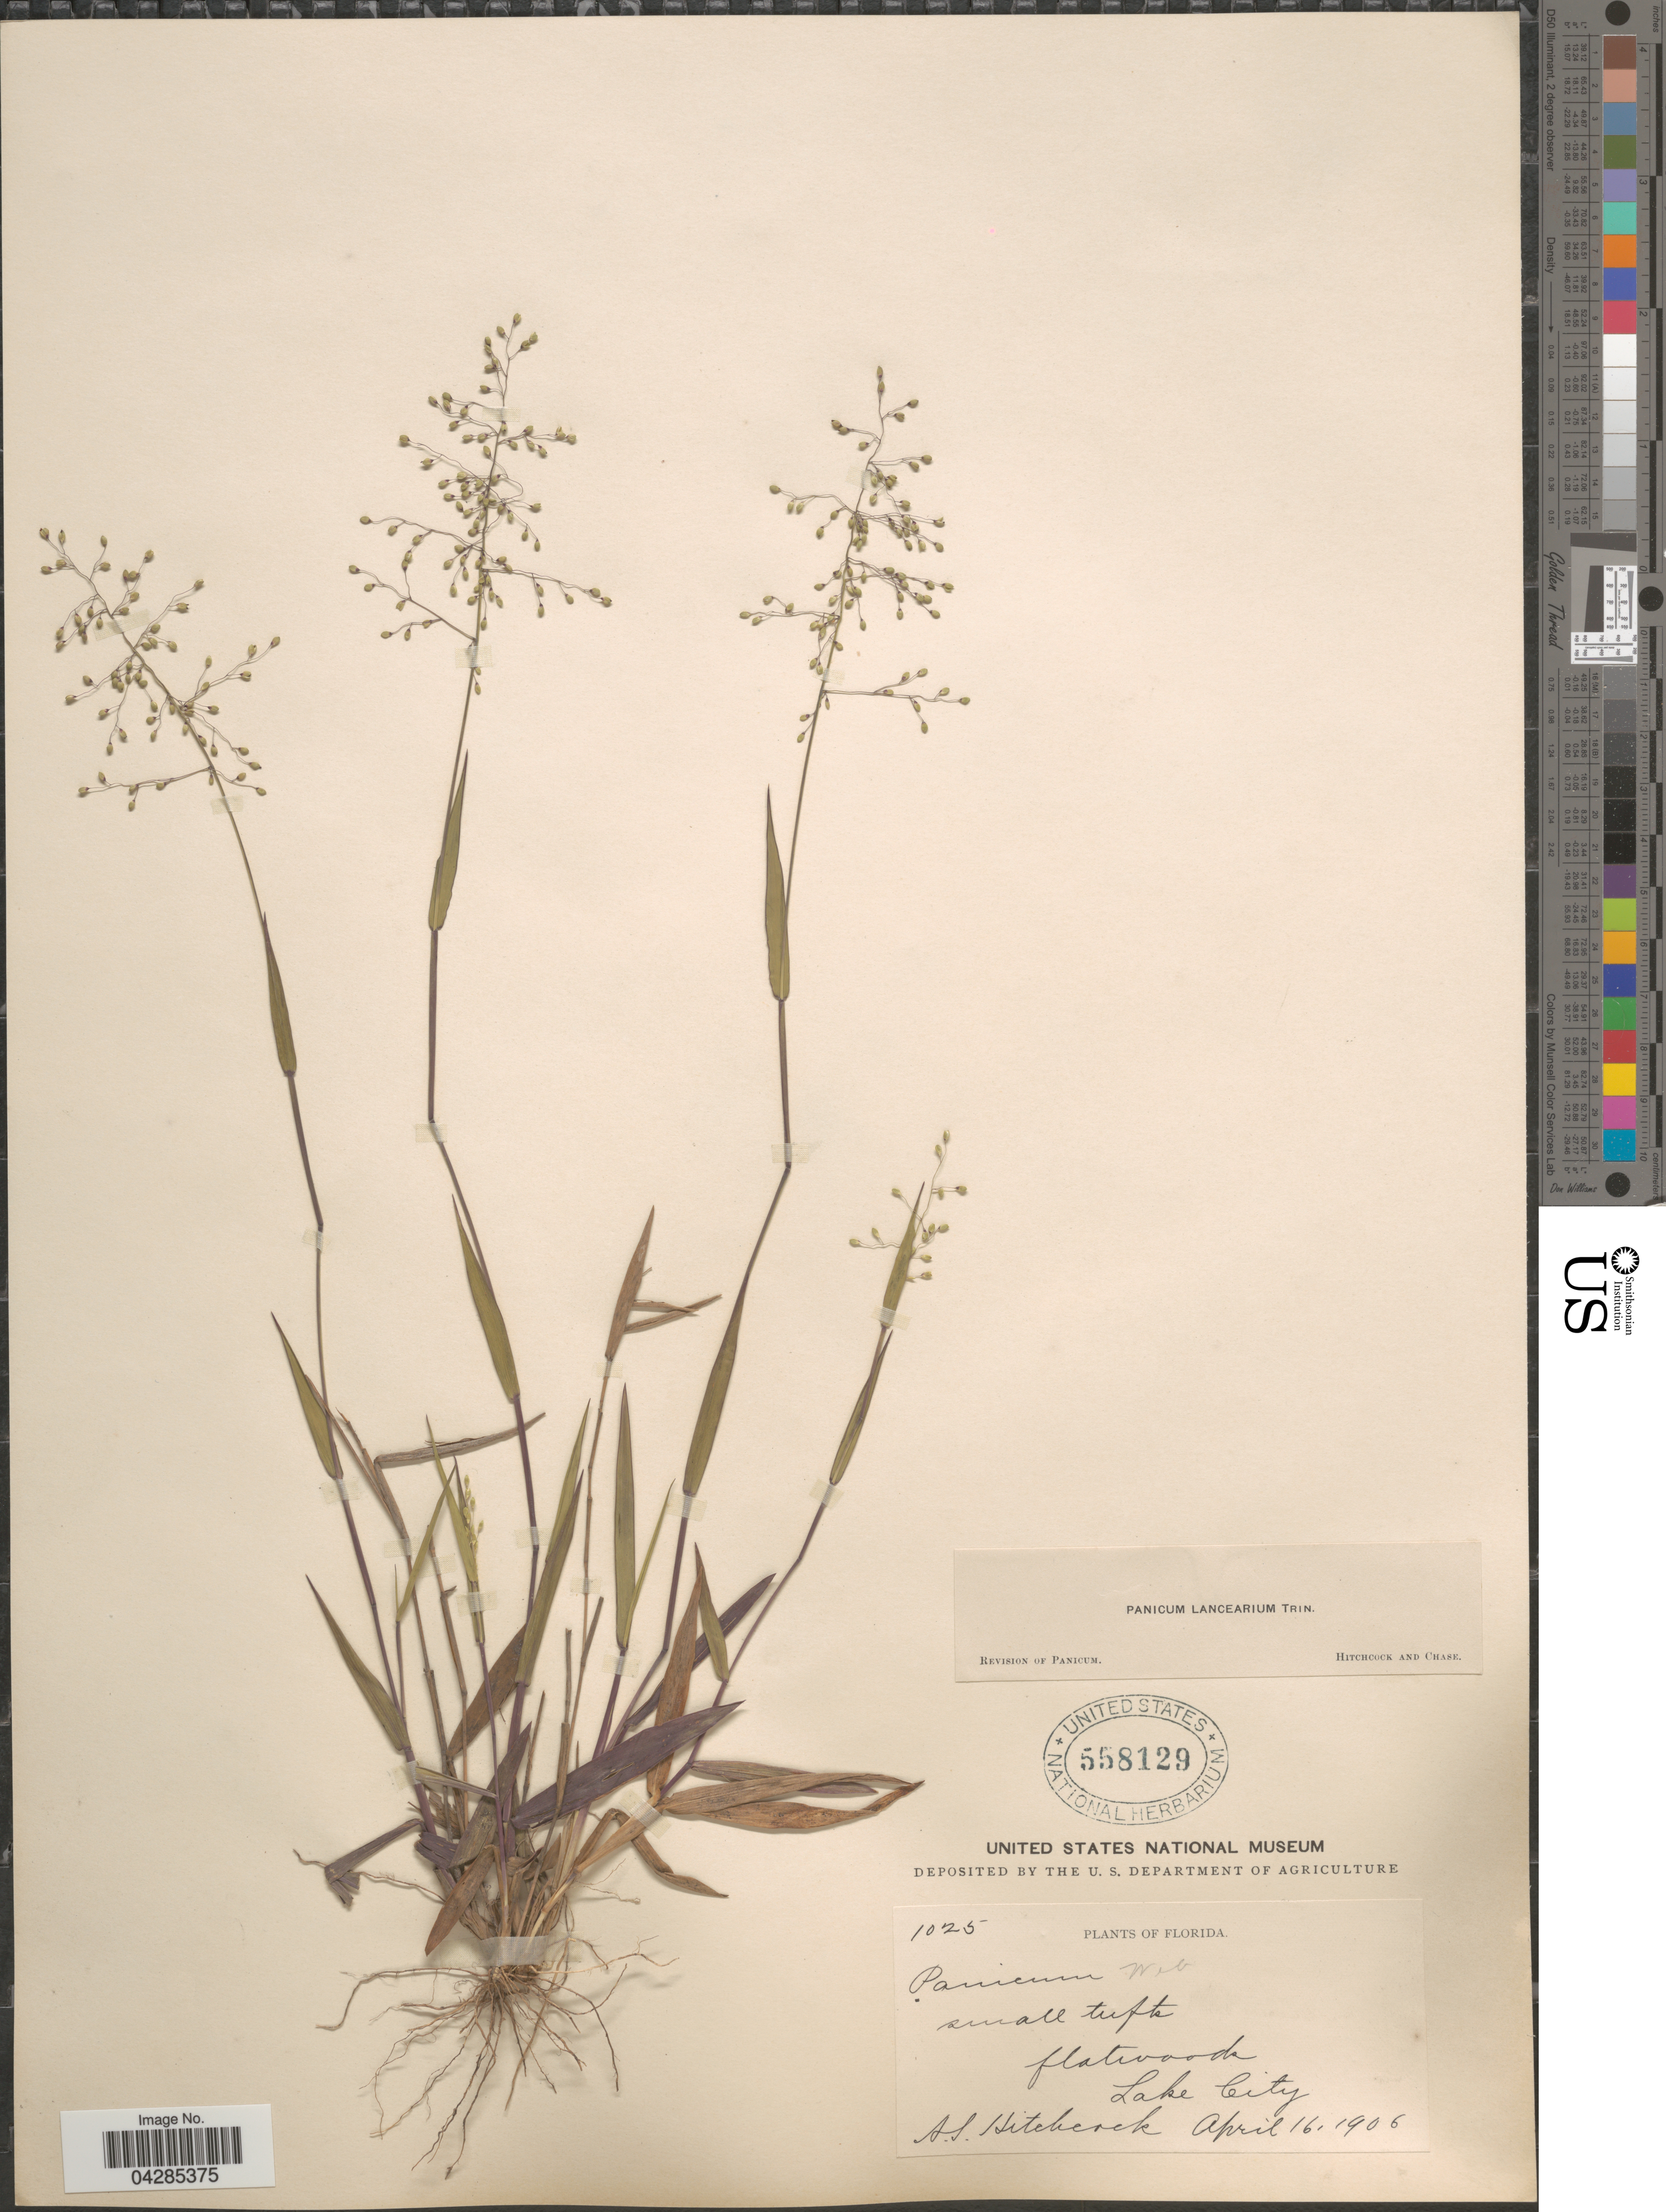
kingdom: Plantae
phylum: Tracheophyta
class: Liliopsida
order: Poales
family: Poaceae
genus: Dichanthelium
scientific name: Dichanthelium portoricense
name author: (Desv. ex Ham.) B.F. Hansen & Wunderlin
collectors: A. S. Hitchcock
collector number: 1025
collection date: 1906-04-16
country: United States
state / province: Florida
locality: Flatwoods. Lake City.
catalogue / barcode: US 558129